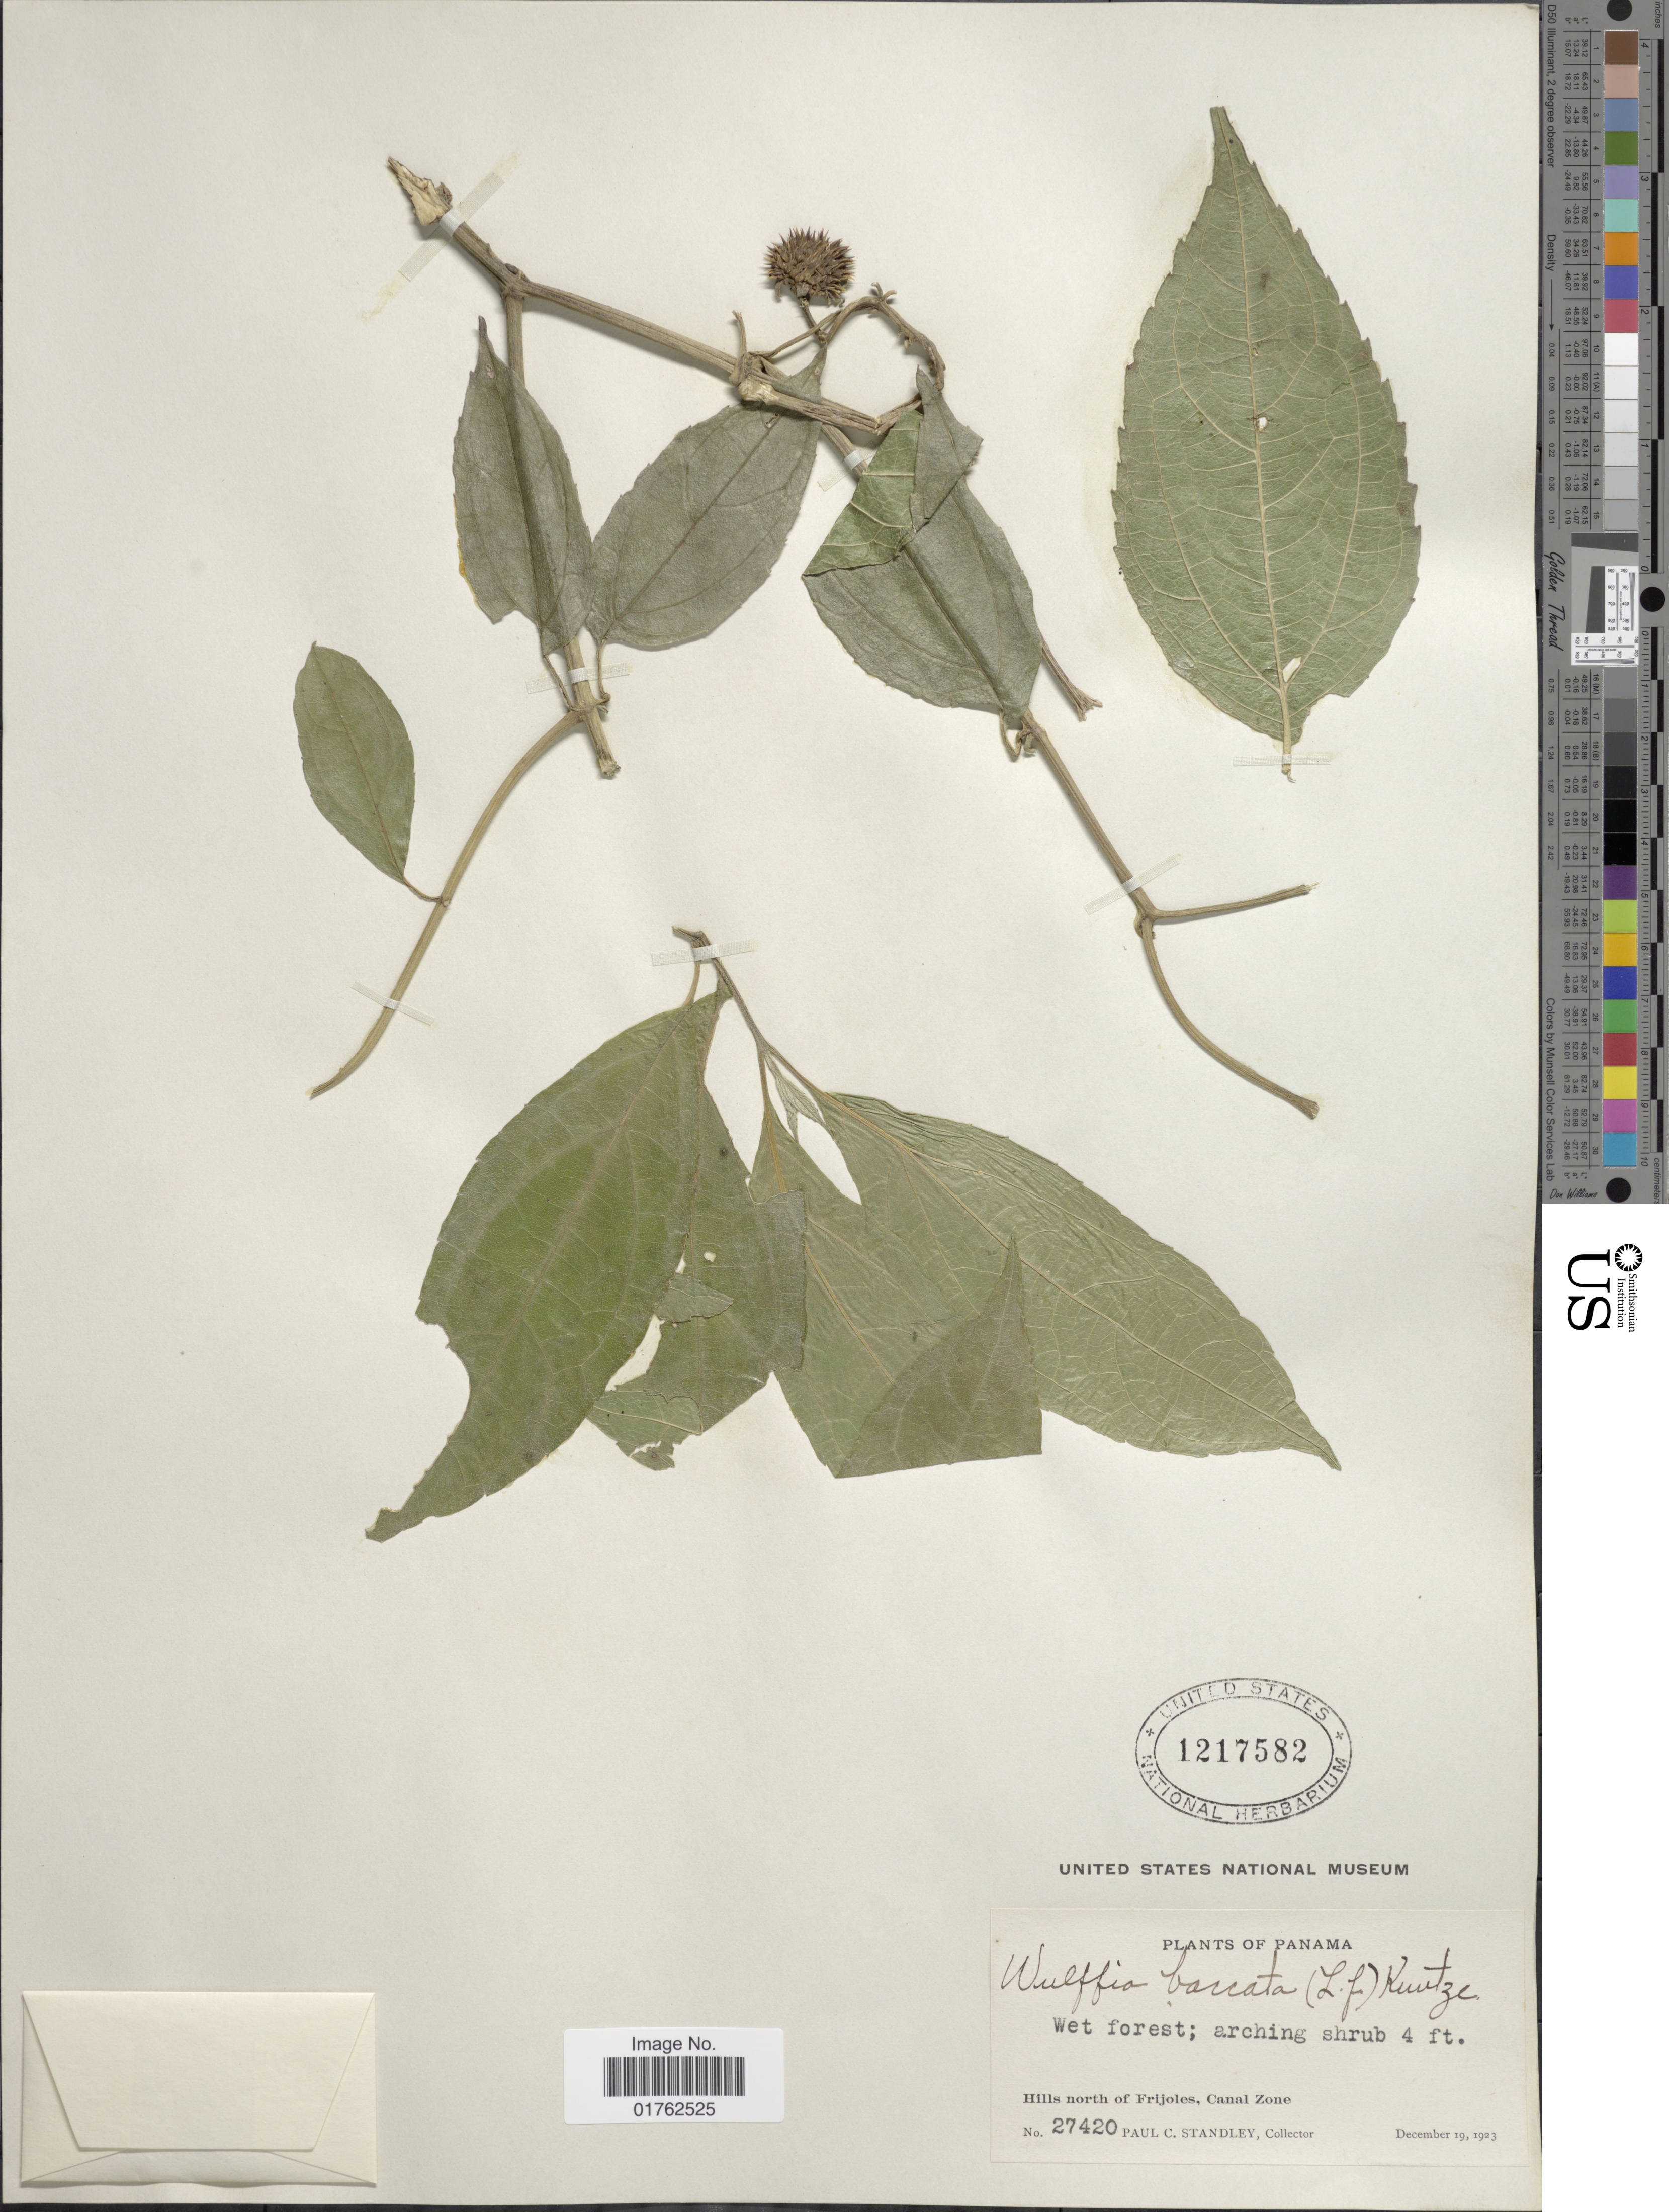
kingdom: Plantae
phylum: Tracheophyta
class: Magnoliopsida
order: Asterales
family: Asteraceae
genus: Wulffia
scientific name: Wulffia baccata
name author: (L. f.) Kuntze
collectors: P. C. Standley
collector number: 27420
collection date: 1923-12-19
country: Panama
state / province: Colón / Panamá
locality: Canal Zone. Hills north of Frijoles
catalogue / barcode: US 1217582